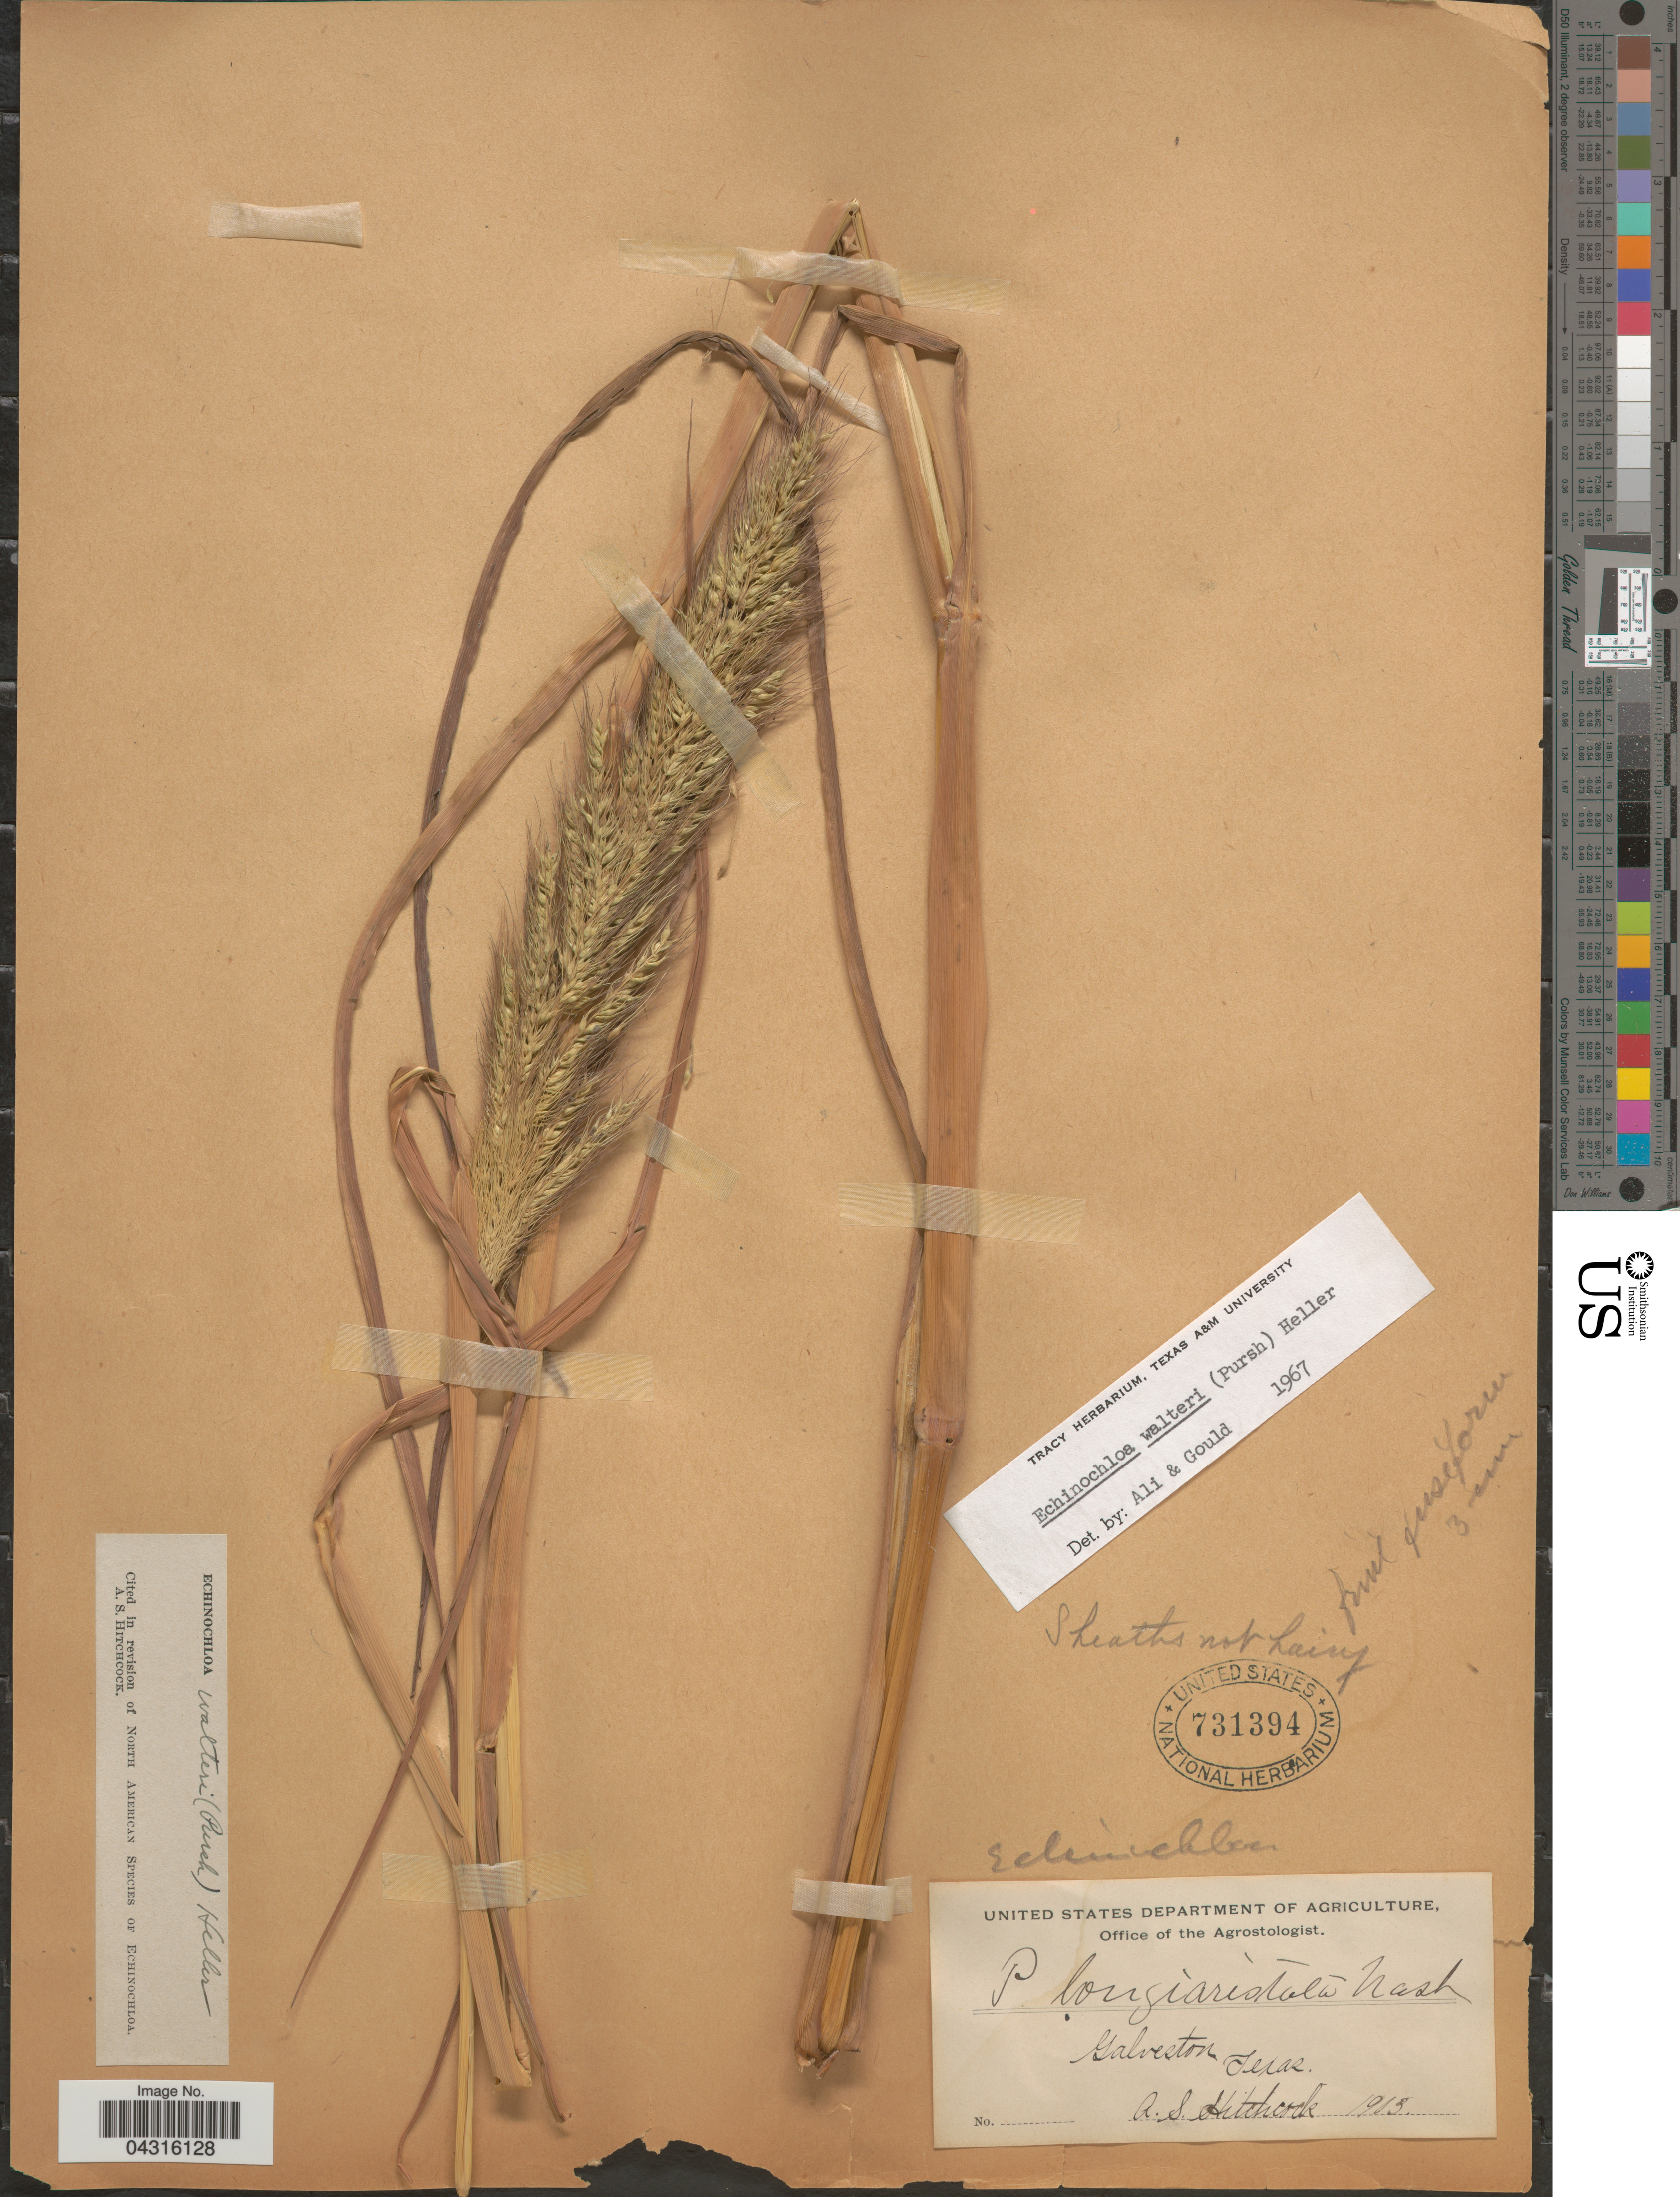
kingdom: Plantae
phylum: Tracheophyta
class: Liliopsida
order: Poales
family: Poaceae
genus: Echinochloa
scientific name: Echinochloa walteri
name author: (Pursh) A. Heller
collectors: A. S. Hitchcock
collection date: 1903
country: United States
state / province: Texas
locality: Galveston.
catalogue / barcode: US 731394